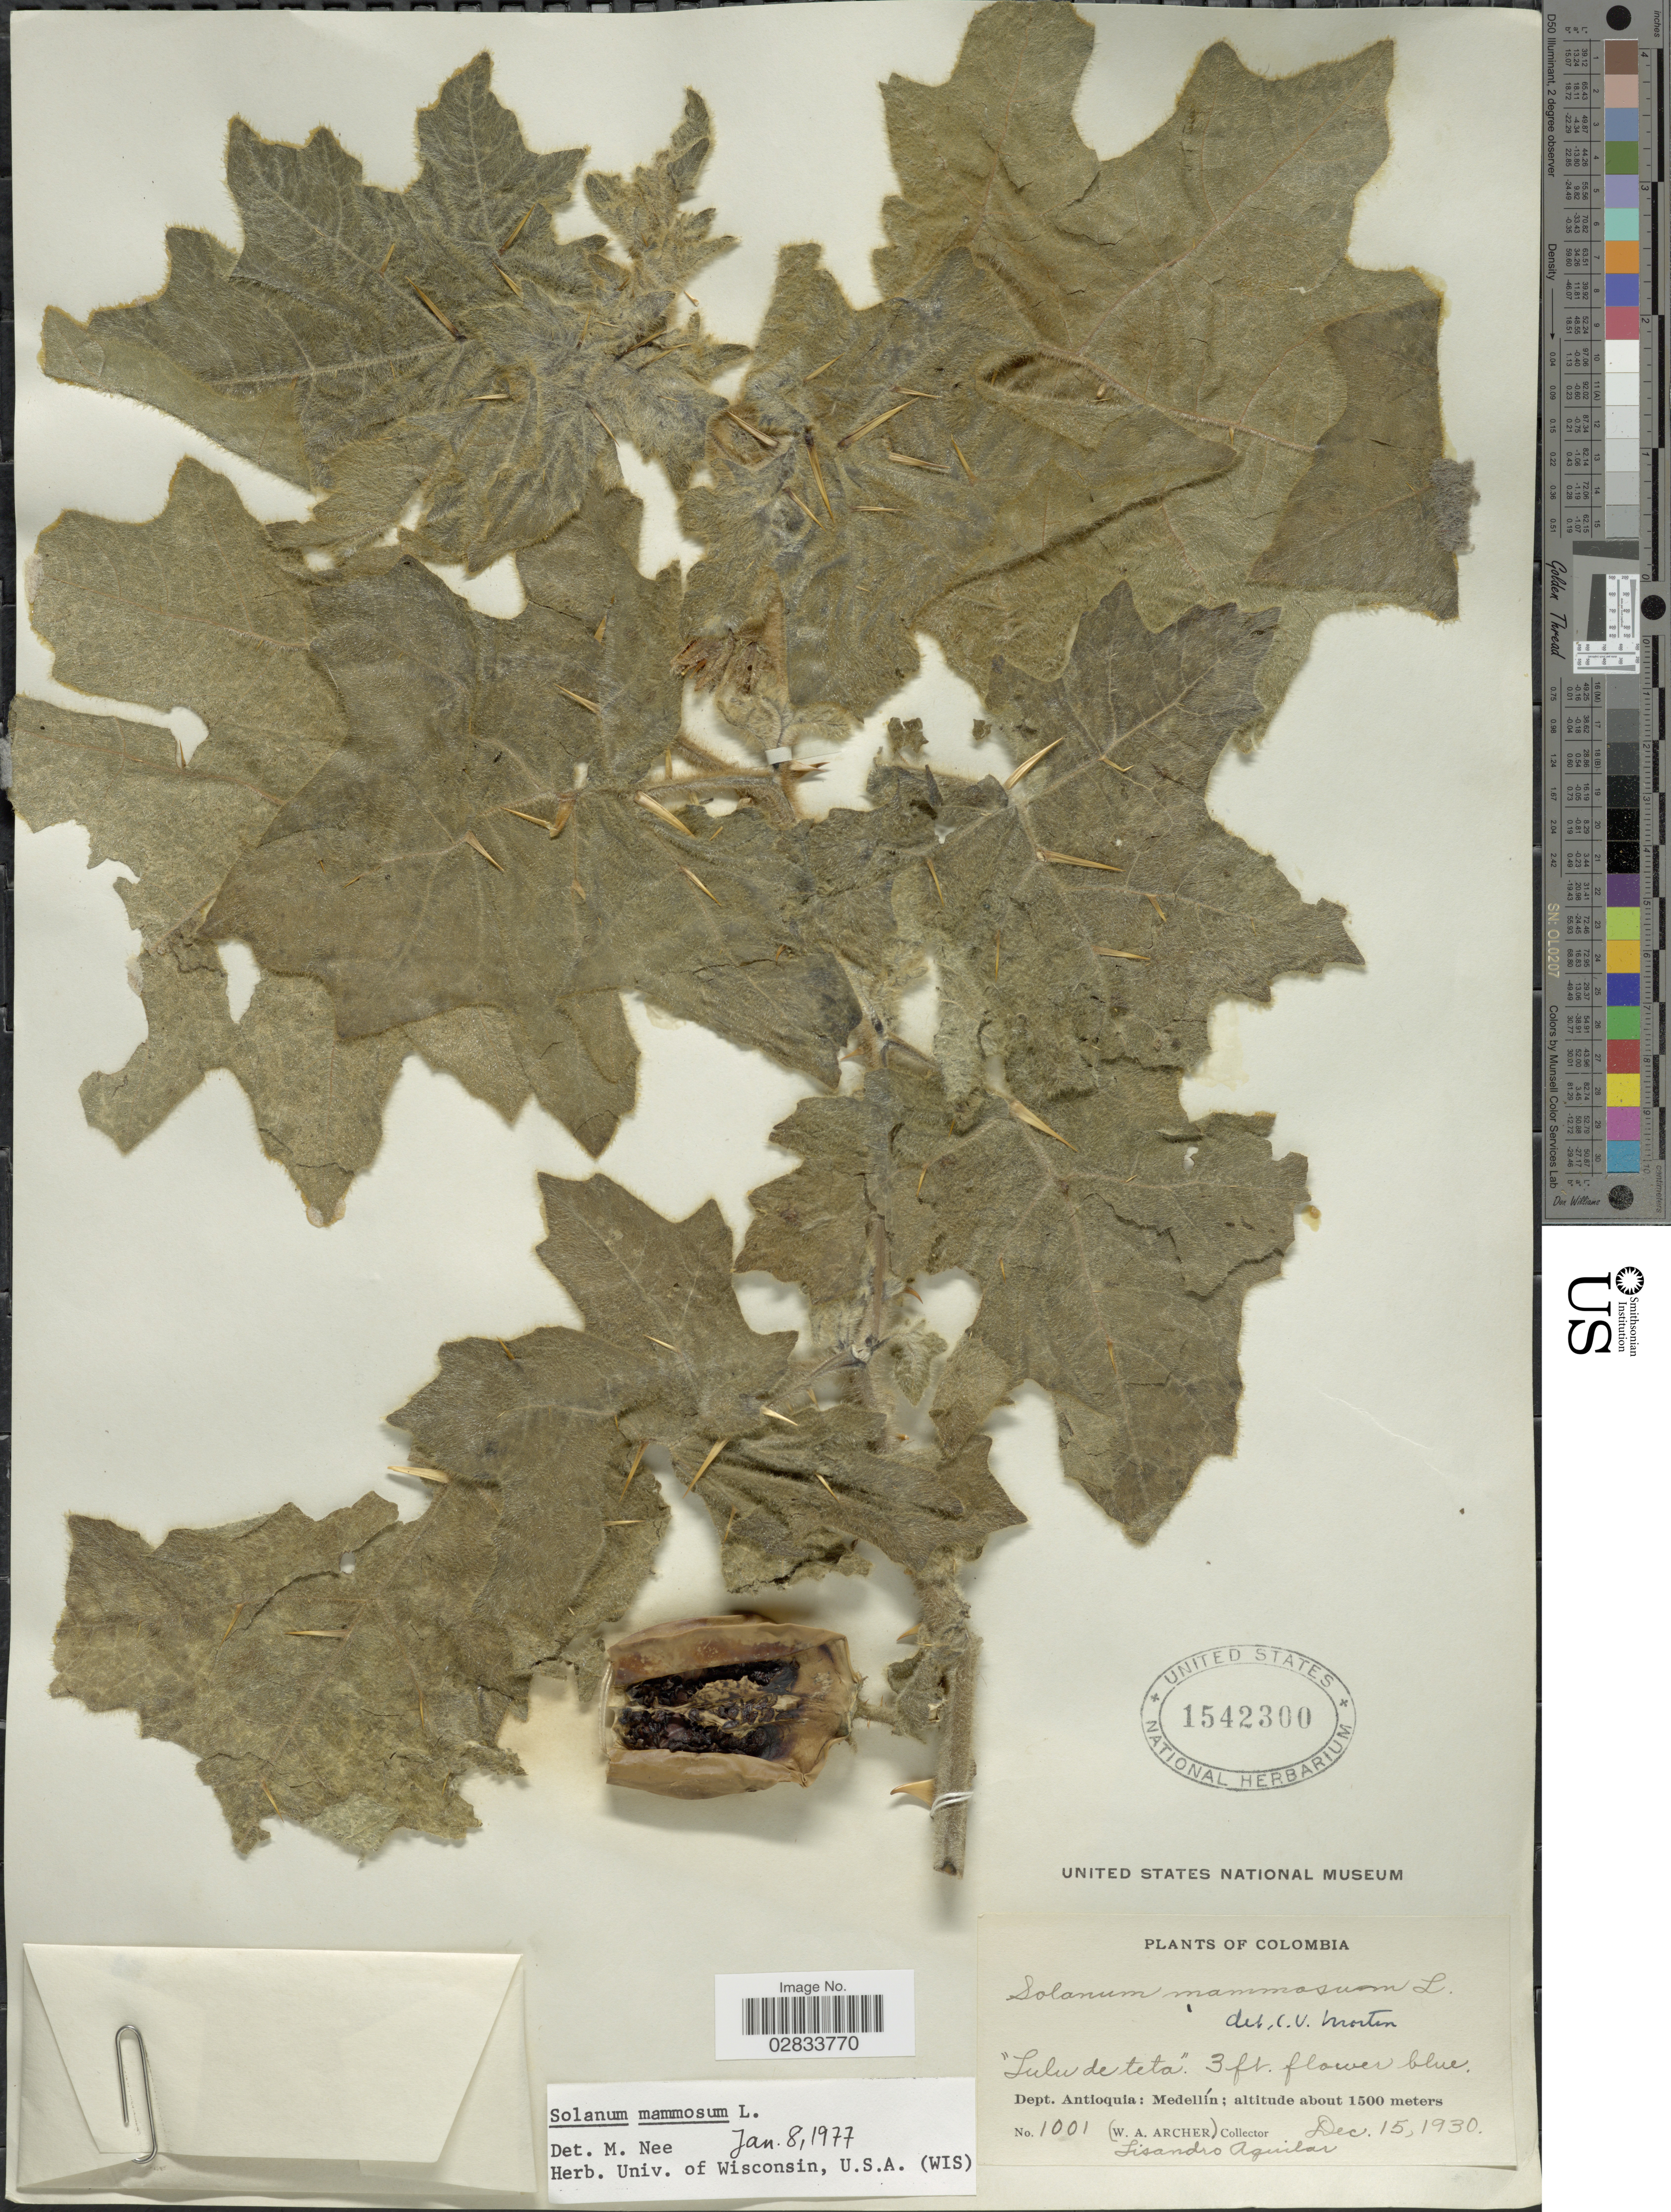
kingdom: Plantae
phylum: Tracheophyta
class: Magnoliopsida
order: Solanales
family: Solanaceae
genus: Solanum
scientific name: Solanum mammosum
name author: L.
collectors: W. Archer & L. Aguilar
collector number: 1001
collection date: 1930-12-15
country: Colombia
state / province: Antioquia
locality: Dept. Antioquia: Medellín.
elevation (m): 1500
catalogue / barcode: US 1542300